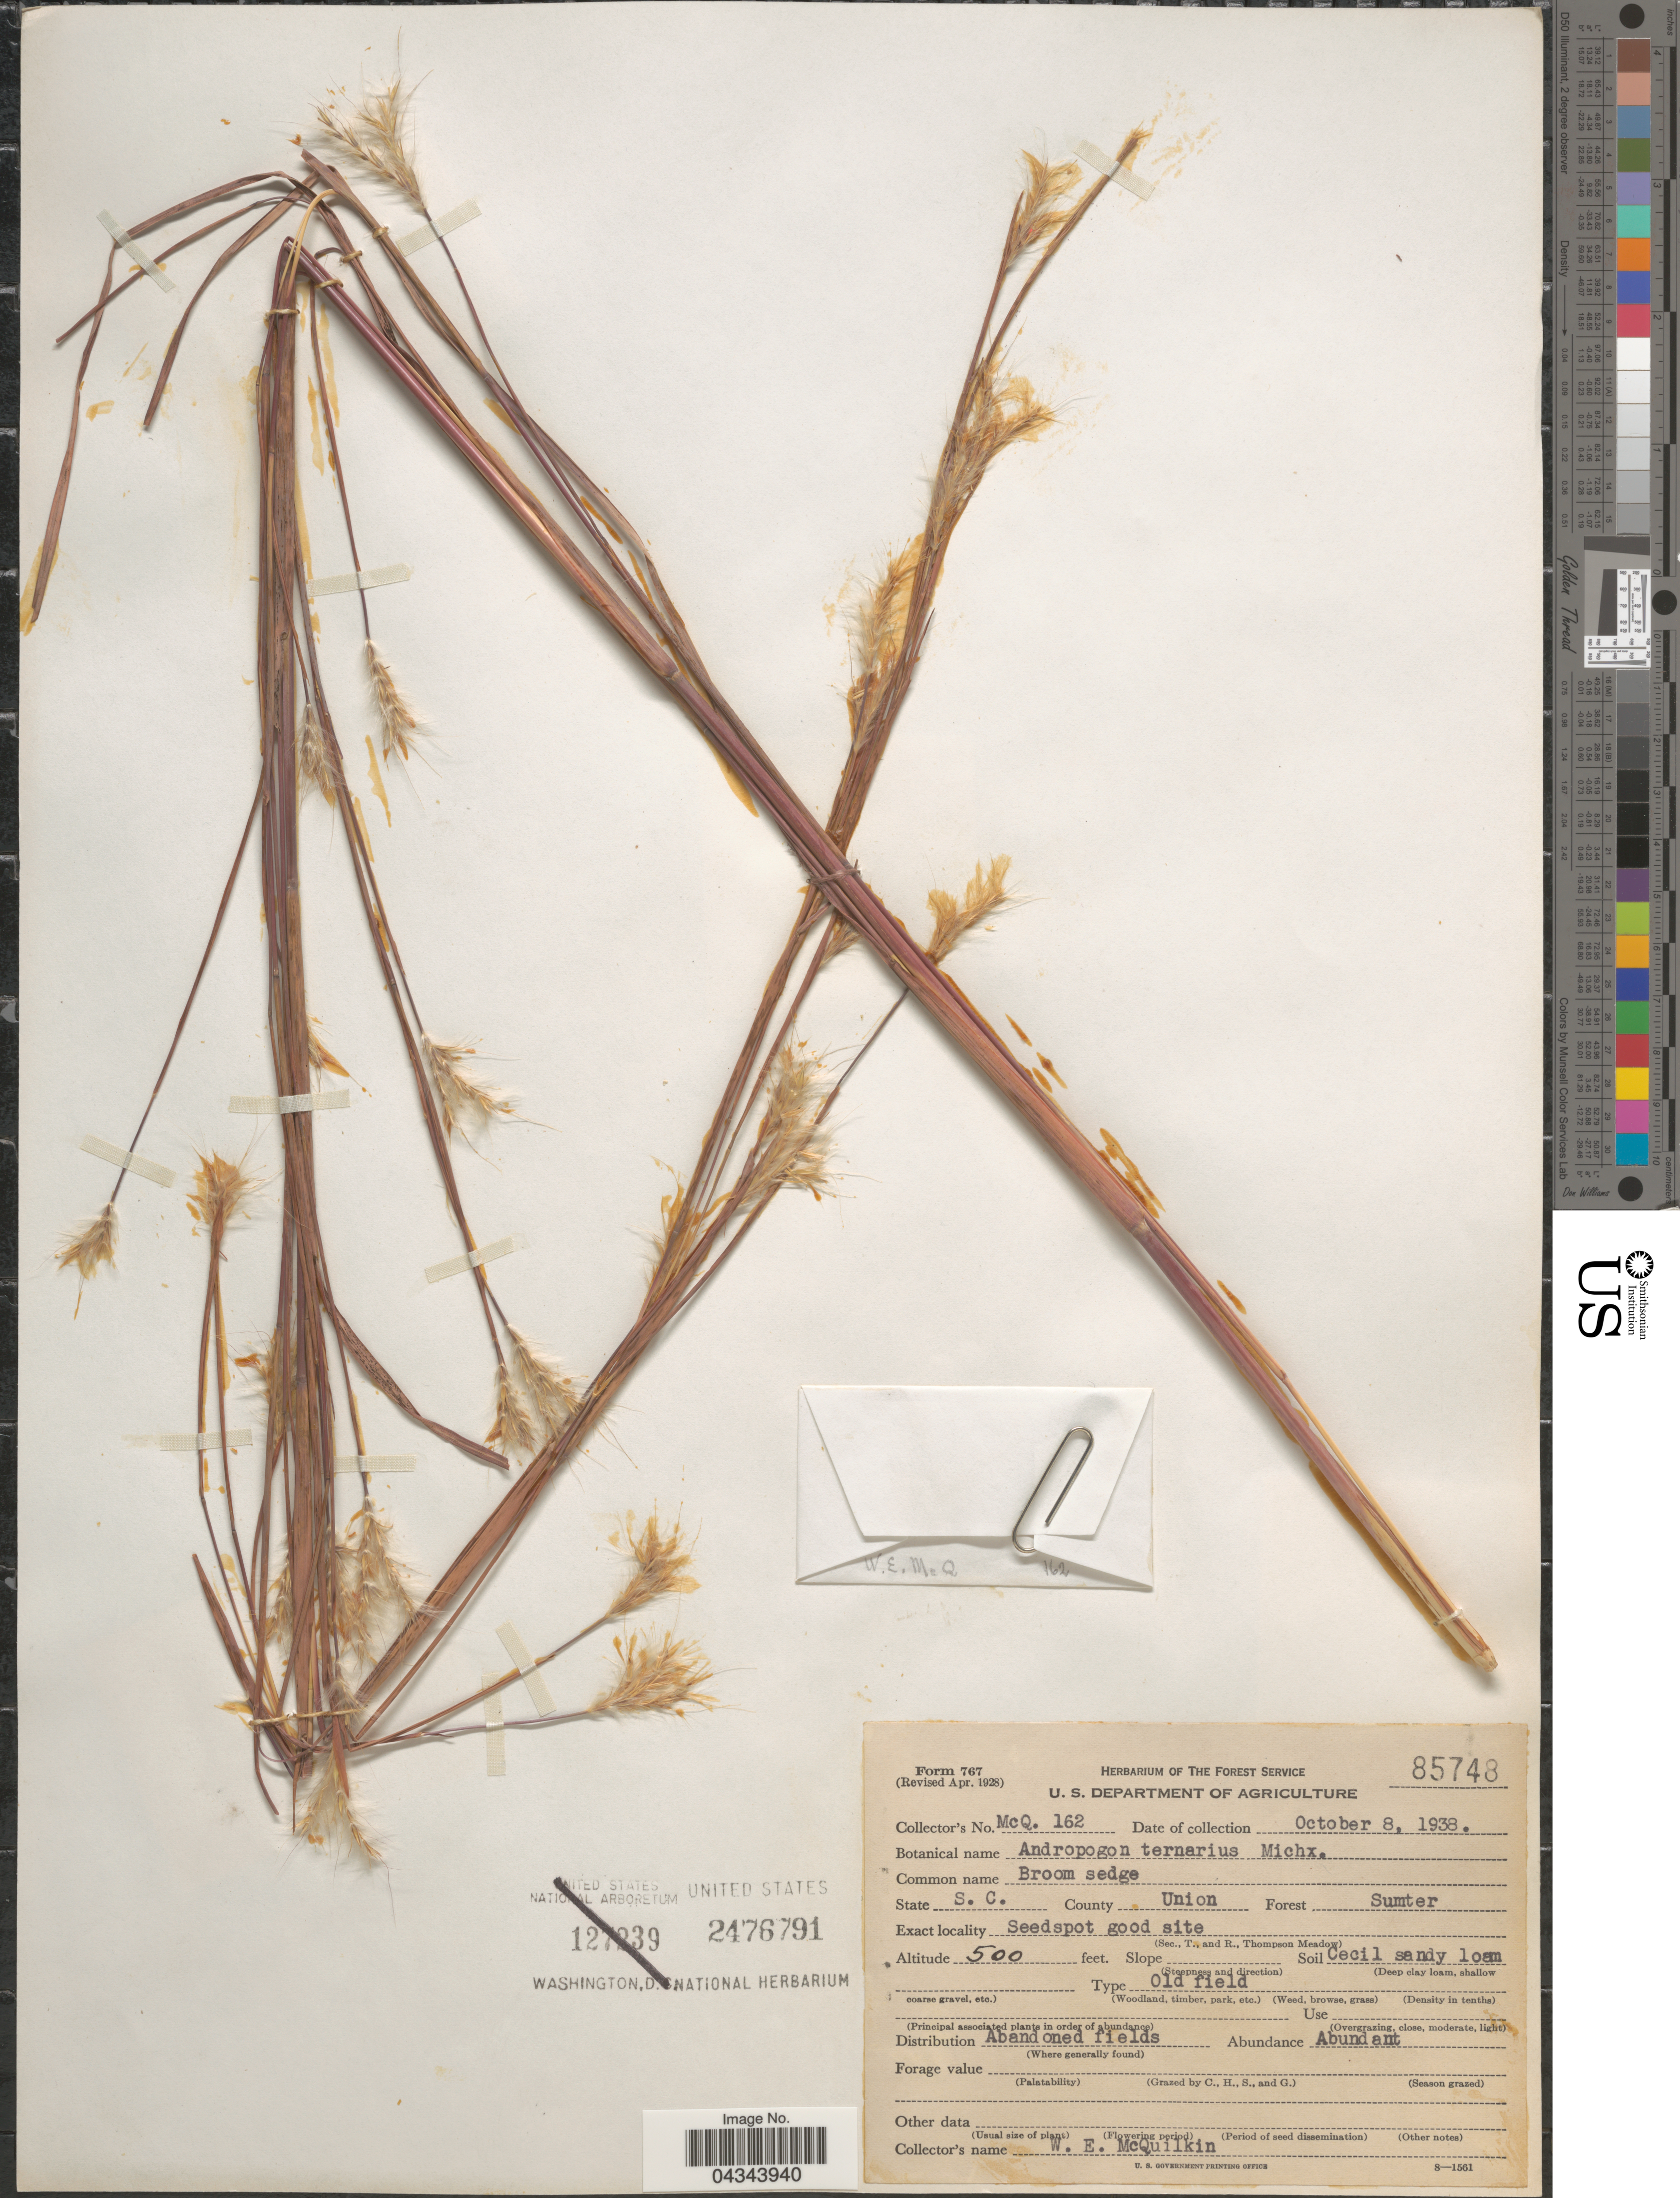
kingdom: Plantae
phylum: Tracheophyta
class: Liliopsida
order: Poales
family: Poaceae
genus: Andropogon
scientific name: Andropogon ternarius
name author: Michx.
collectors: W. McQuilkin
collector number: McQ. 162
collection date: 1938-10-08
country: United States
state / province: South Carolina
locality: County Union. Forest Sumter. Seedspot good site.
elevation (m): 152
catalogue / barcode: US 2476791